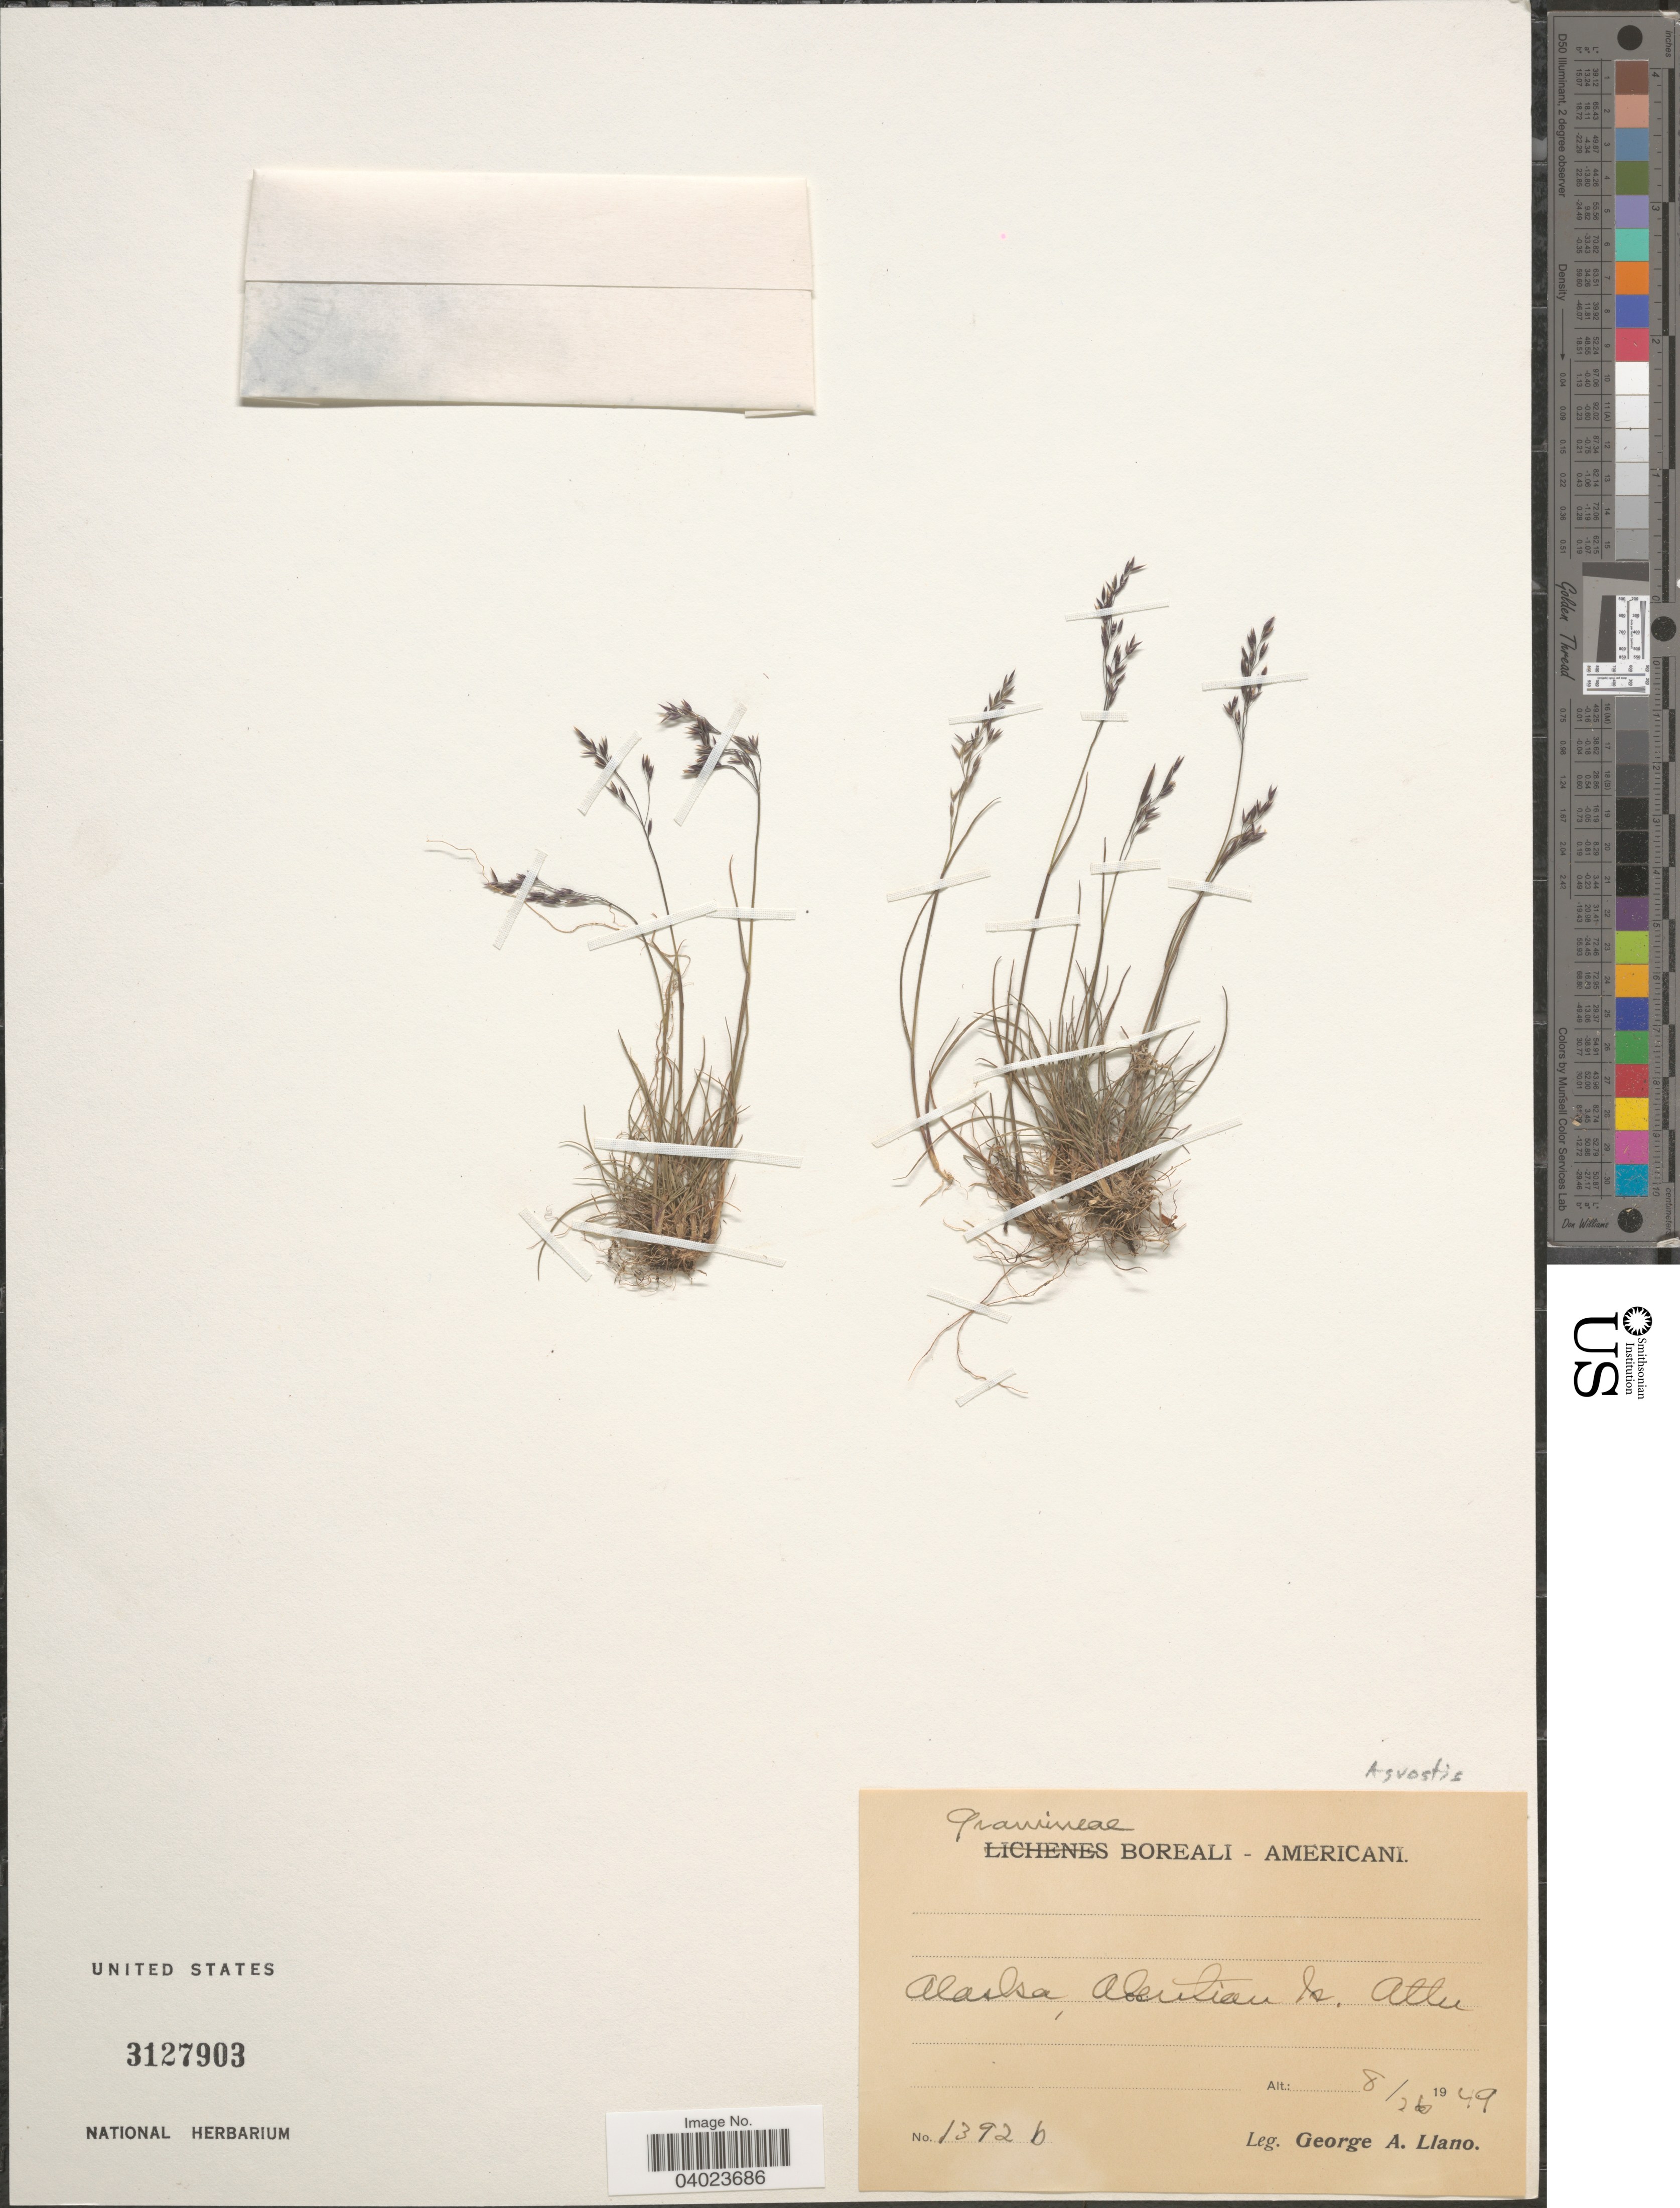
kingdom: Plantae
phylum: Tracheophyta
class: Liliopsida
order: Poales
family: Poaceae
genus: Agrostis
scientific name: Agrostis sp.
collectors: G. Llano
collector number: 1392b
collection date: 1949-08-26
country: United States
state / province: Alaska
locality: Aleutian Is. Attu.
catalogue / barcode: US 3127903